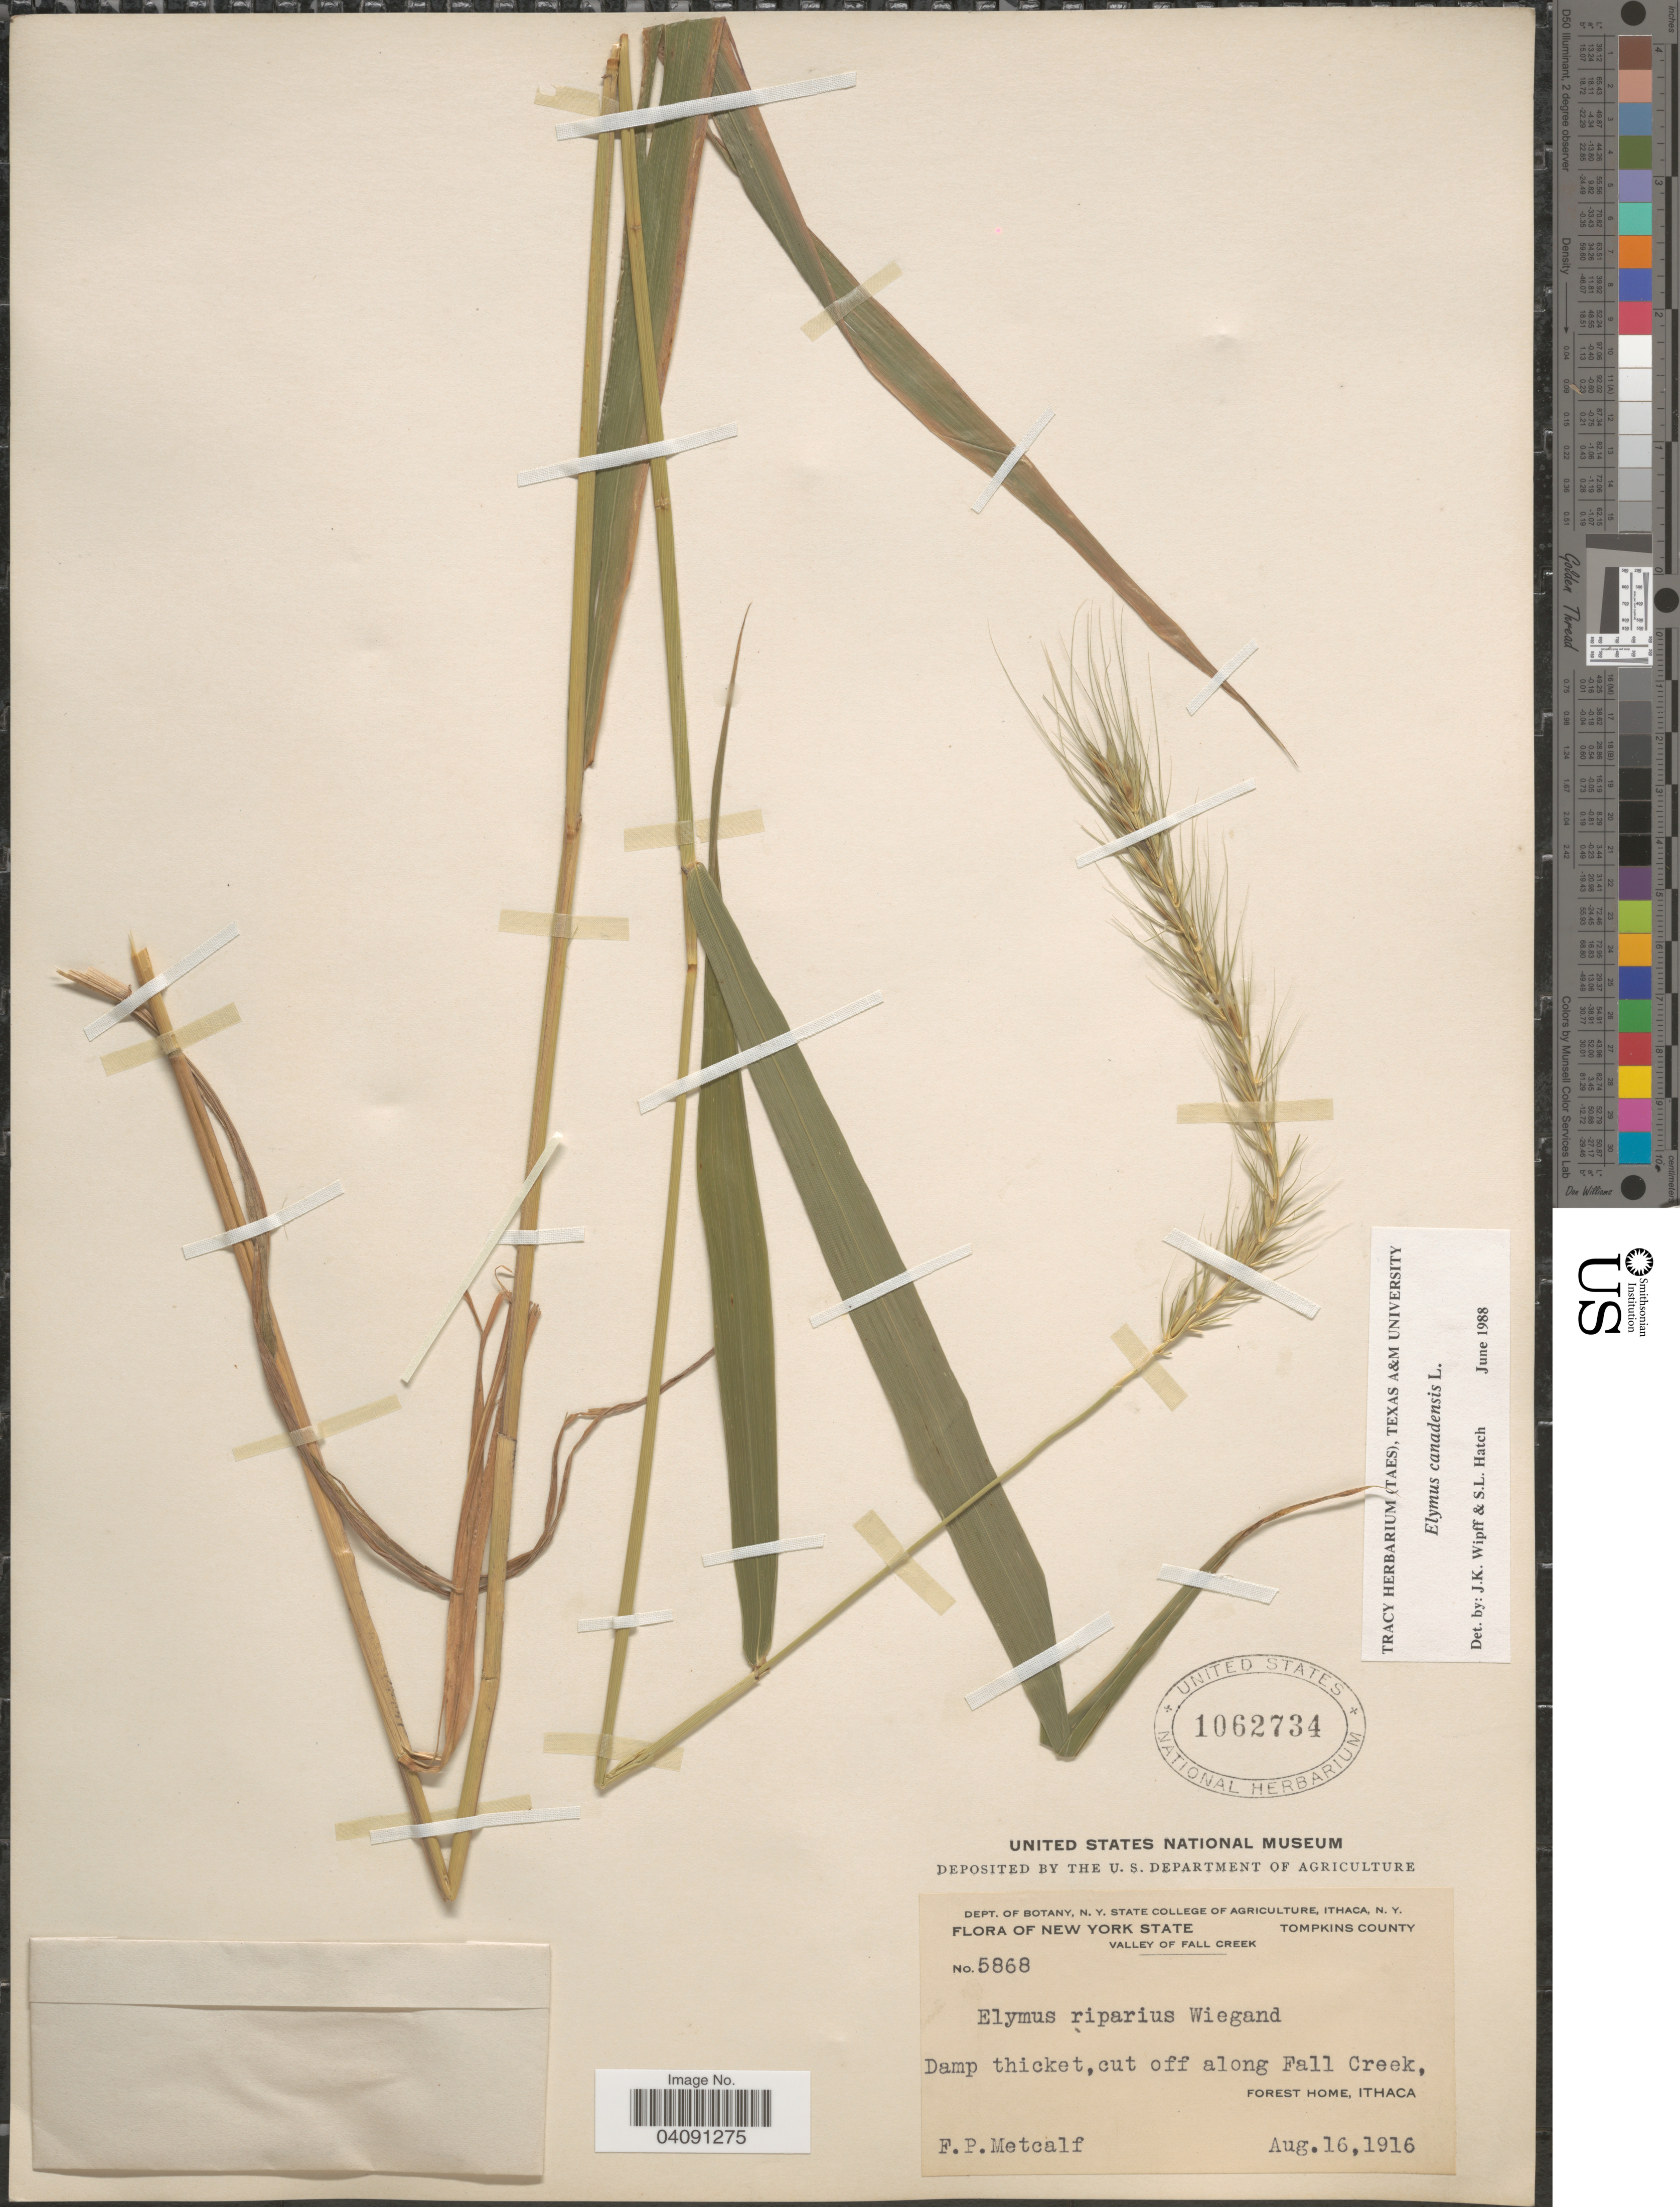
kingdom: Plantae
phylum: Tracheophyta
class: Liliopsida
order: Poales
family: Poaceae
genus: Elymus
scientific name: Elymus canadensis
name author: L.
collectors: F. Metcalf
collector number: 5868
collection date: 1916-08-16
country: United States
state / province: New York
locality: Tompkins County. Valley of Fall Creek. Damp thicket, cut off along Fall Creek, Forest Home, Ithaca.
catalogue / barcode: US 1062734